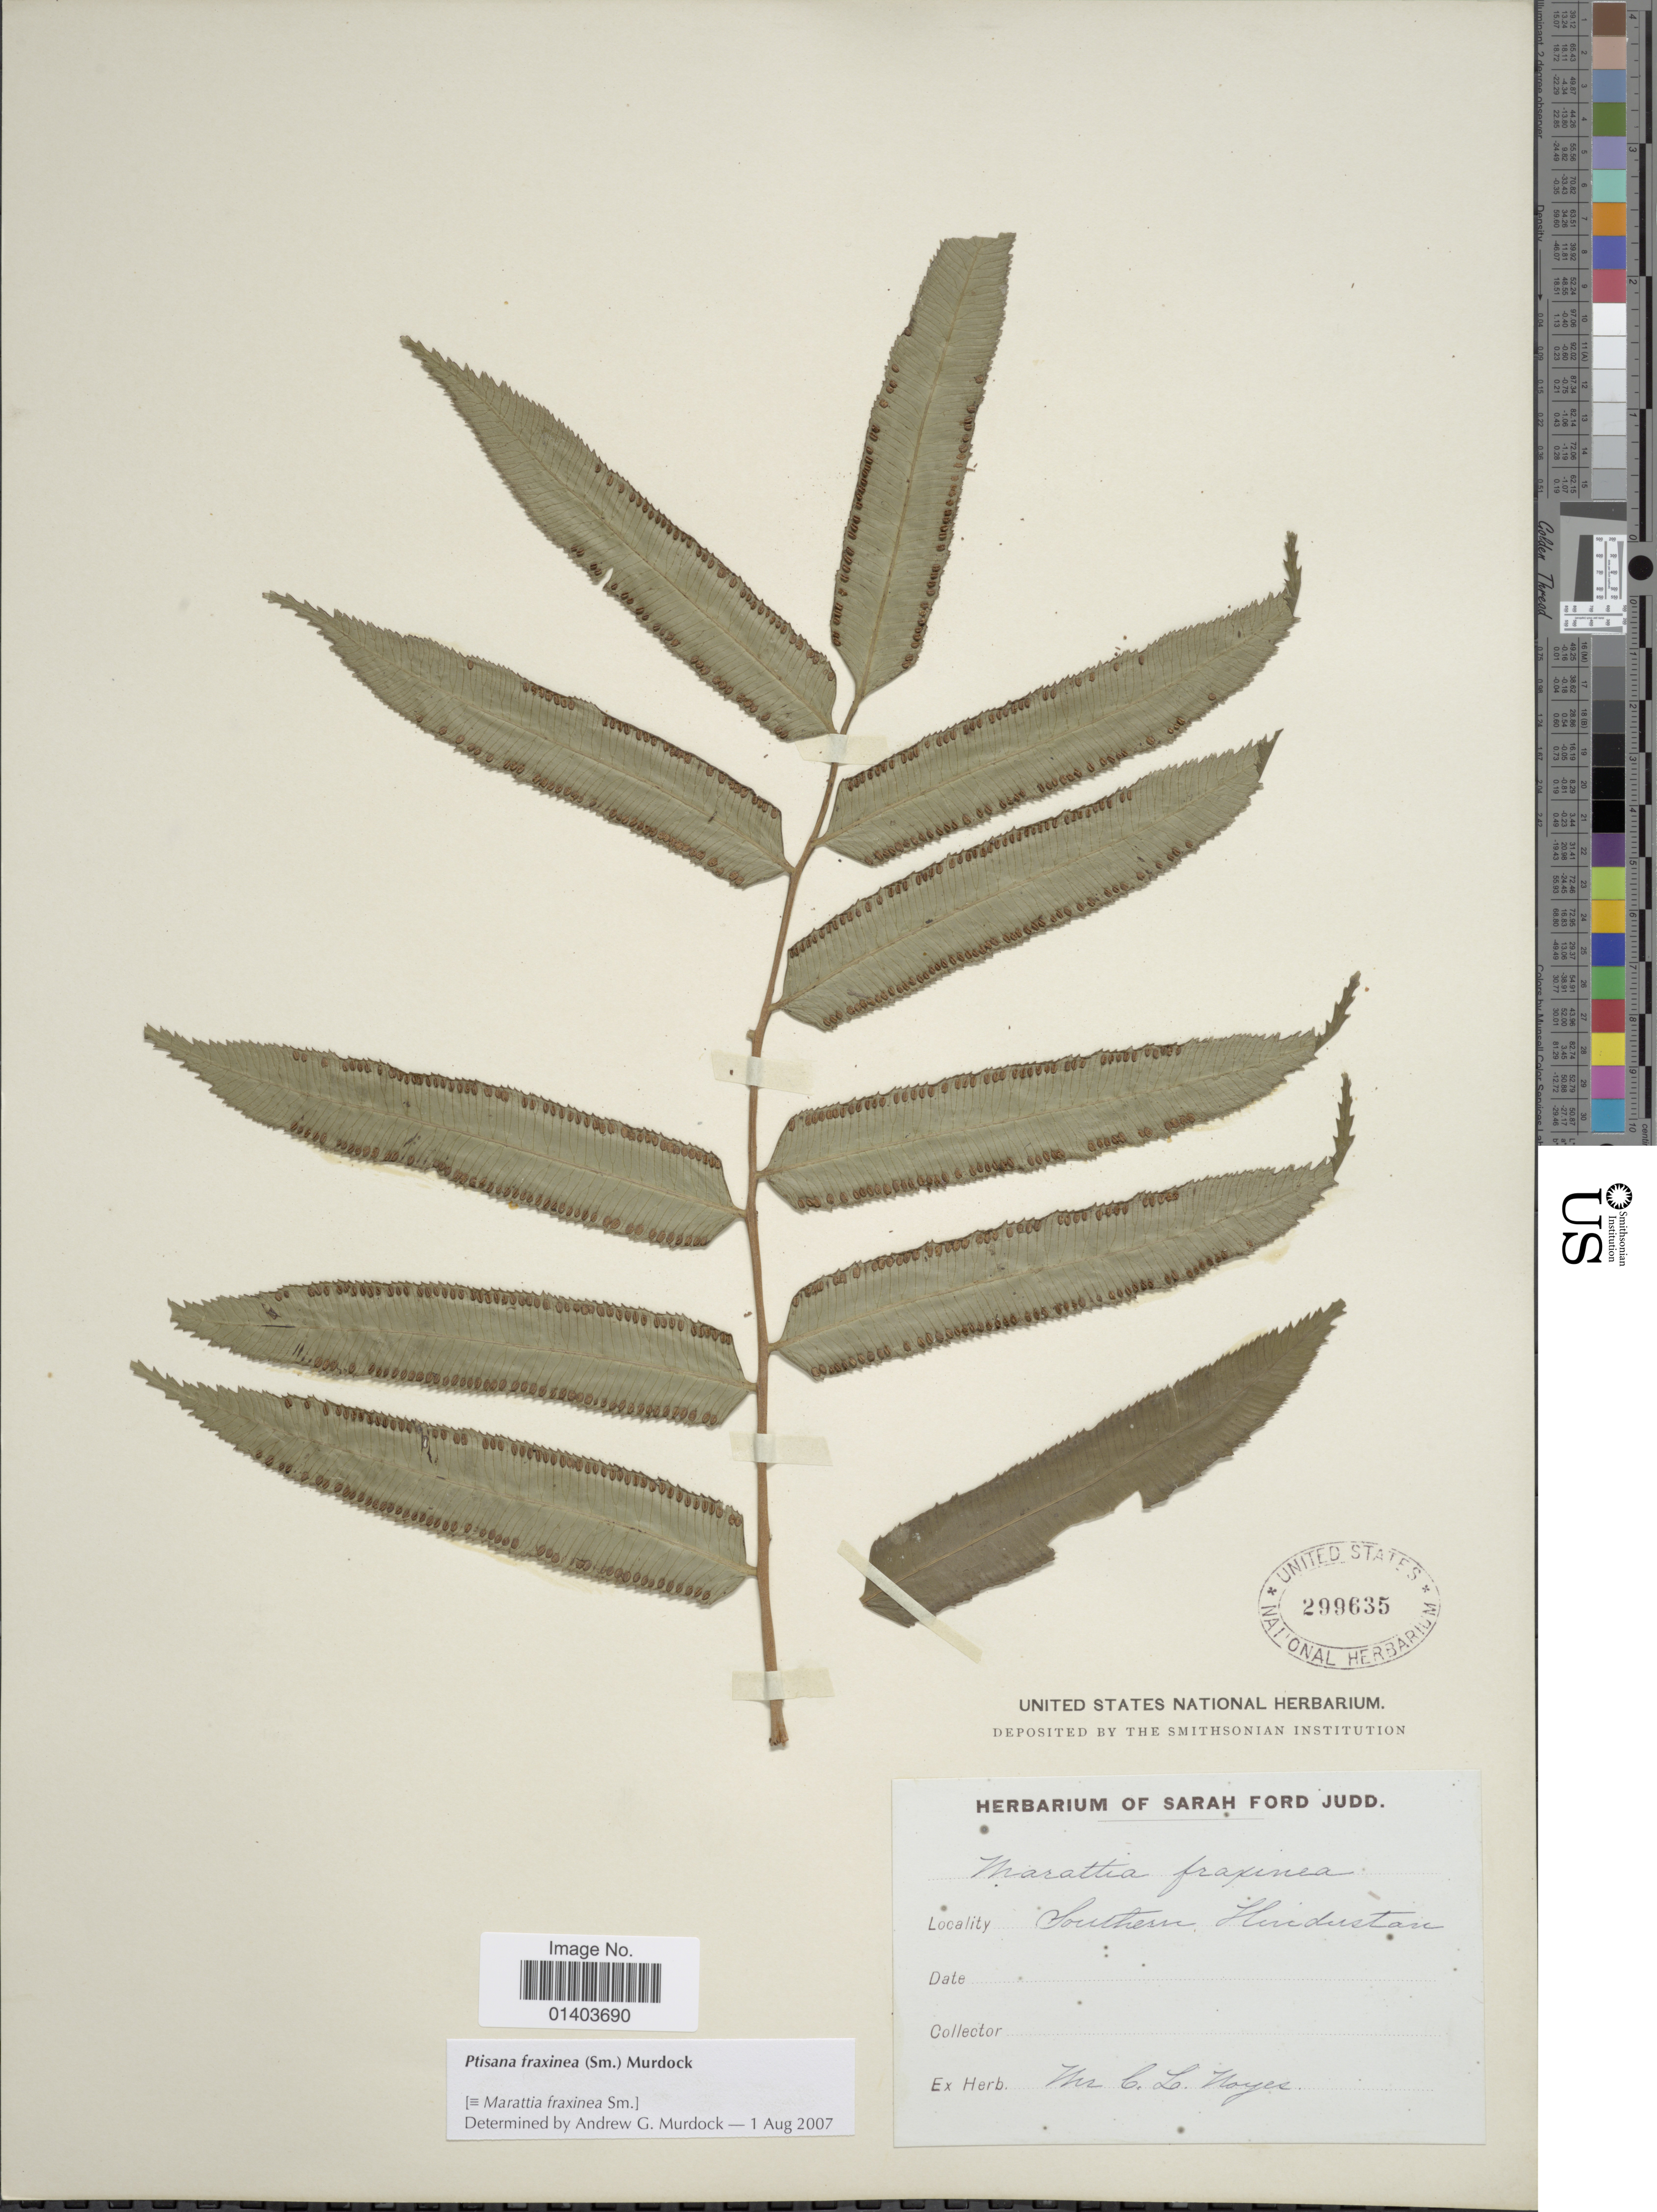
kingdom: Plantae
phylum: Tracheophyta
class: Polypodiopsida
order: Marattiales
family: Marattiaceae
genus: Ptisana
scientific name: Ptisana fraxinea var. fraxinea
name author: (Sm.) Murdock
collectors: C. Noyes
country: India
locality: Southern Hindustan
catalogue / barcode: US 299635